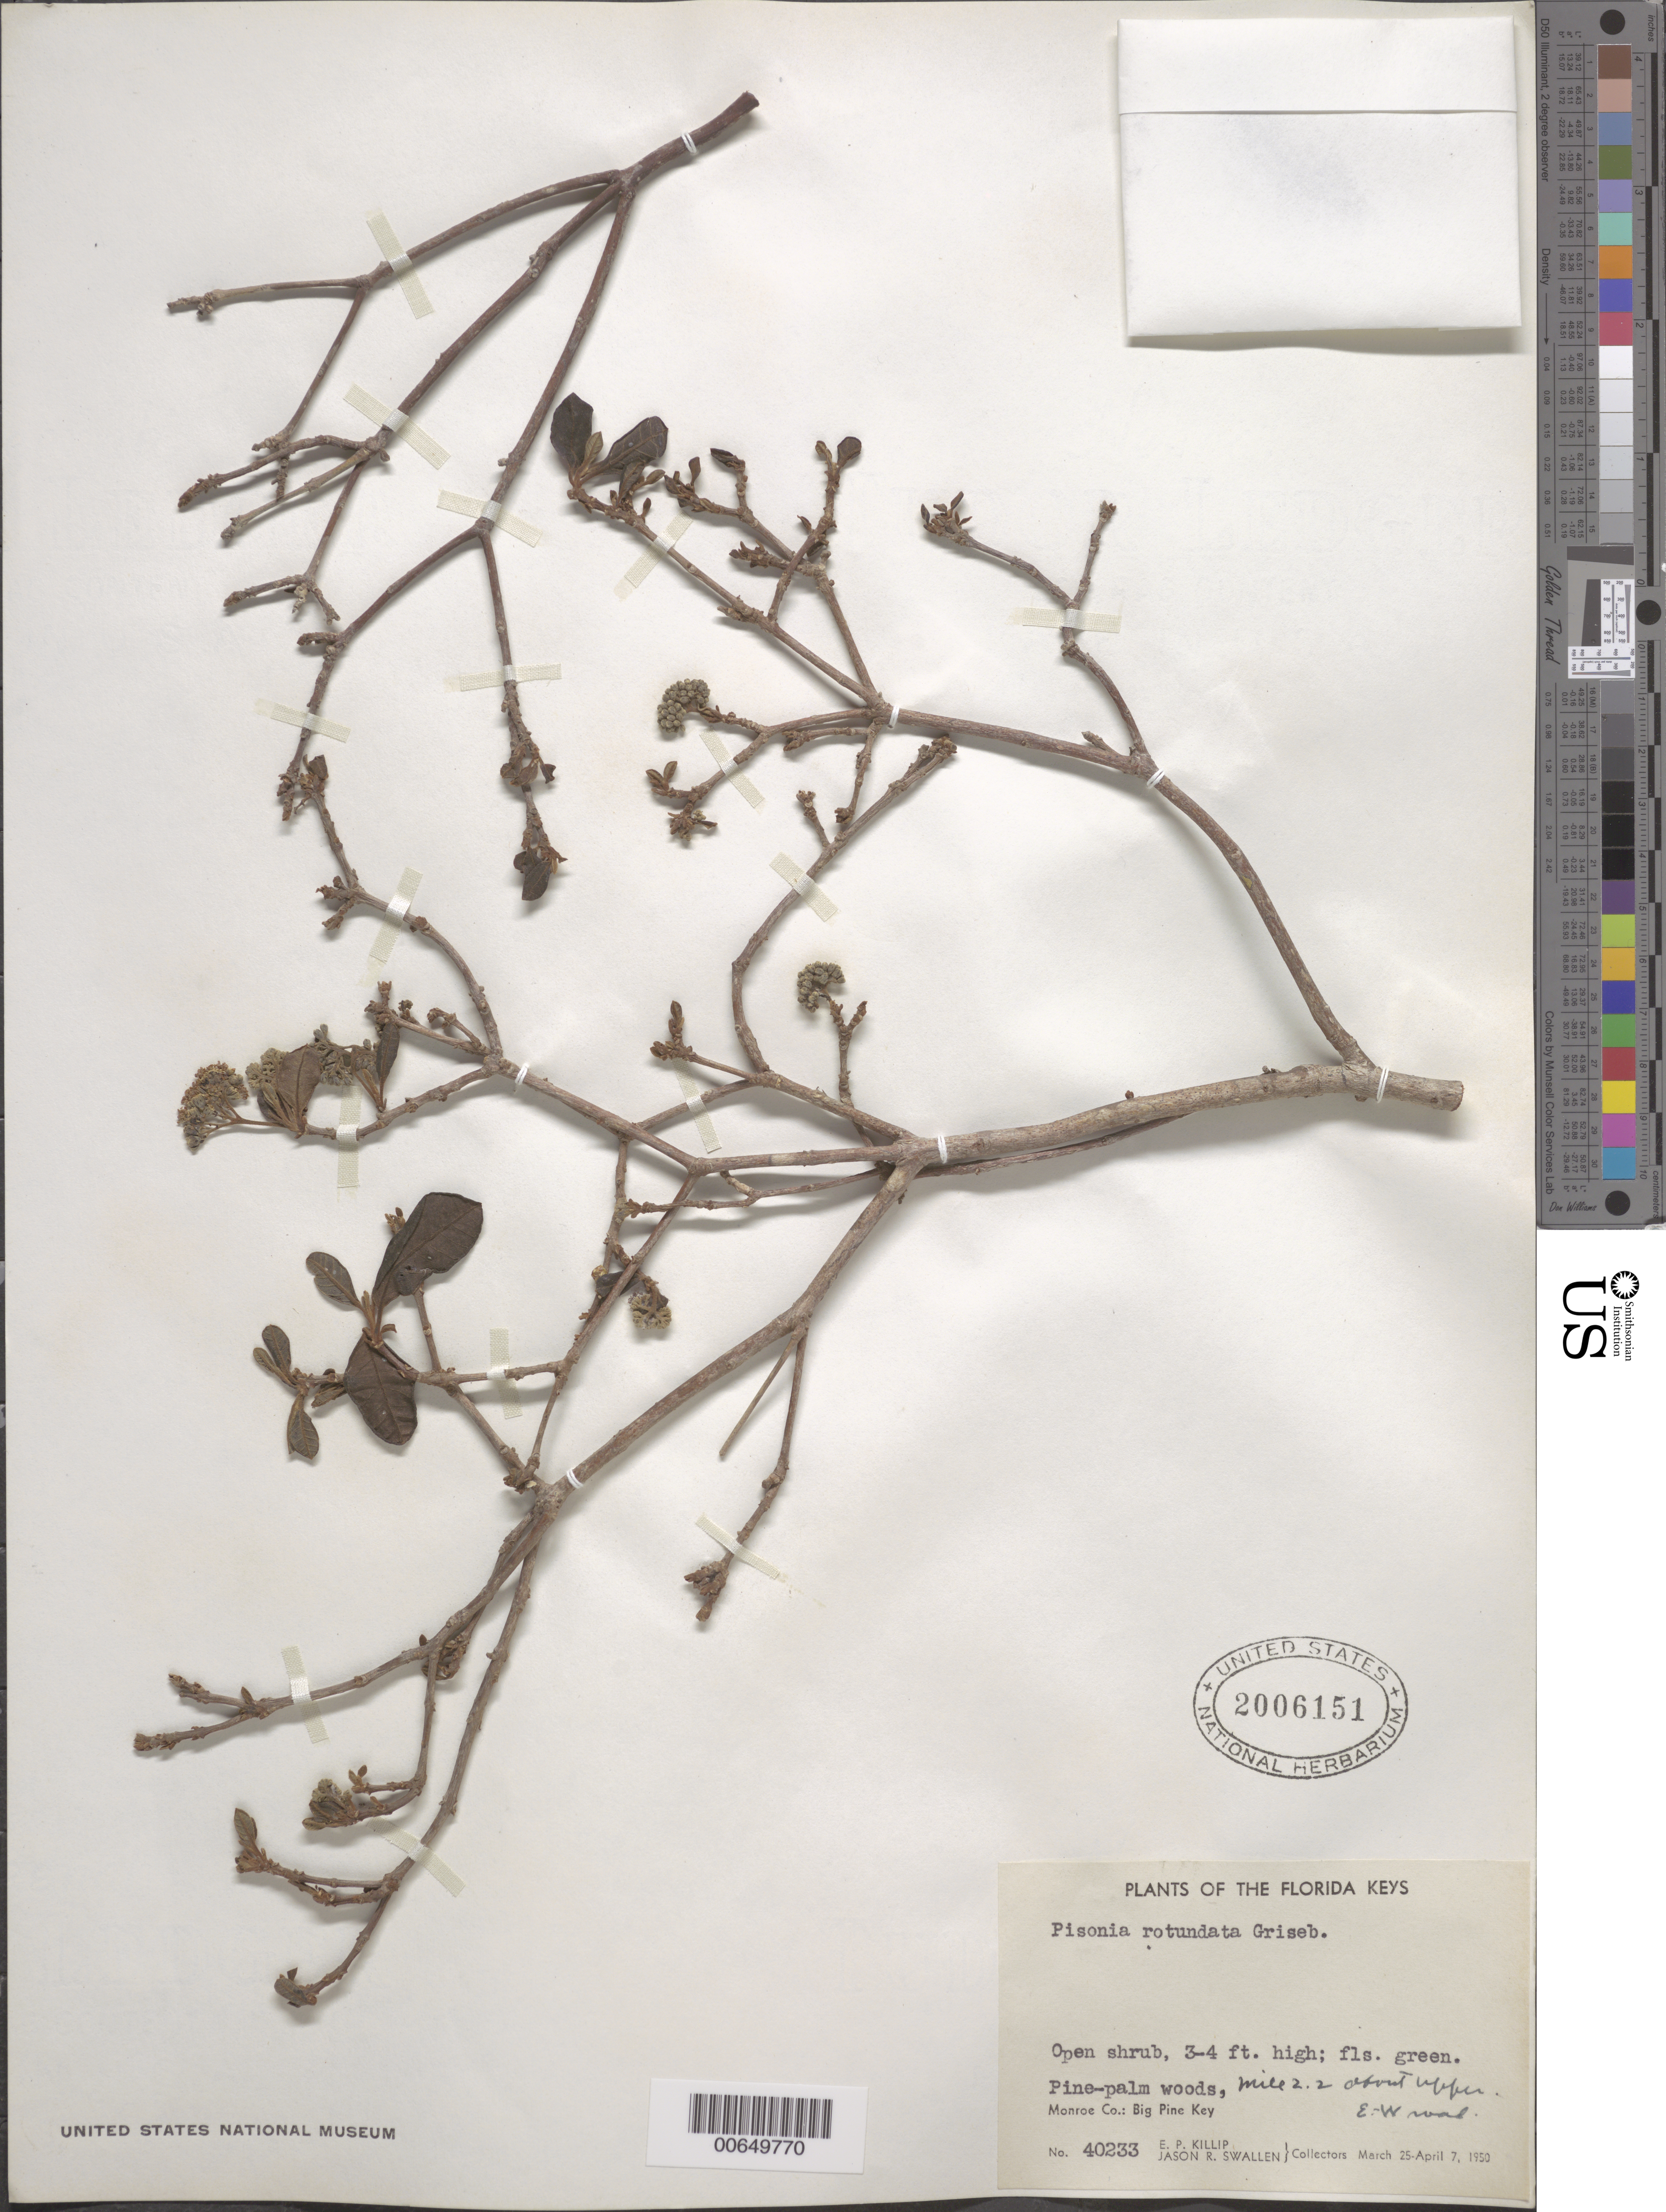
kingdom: Plantae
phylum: Tracheophyta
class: Magnoliopsida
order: Caryophyllales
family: Nyctaginaceae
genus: Pisonia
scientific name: Pisonia rotundata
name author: Griseb.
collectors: E. P. Killip & J. R. Swallen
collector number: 40233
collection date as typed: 07 Apr 1950 or 04 Jul 1950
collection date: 1950-04-07 or 1950-07-04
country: United States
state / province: Florida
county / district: Monroe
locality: Mile 2.2 about upper E-W road; Big Pine Key.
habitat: Pine-palm woods.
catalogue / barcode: US 2006151